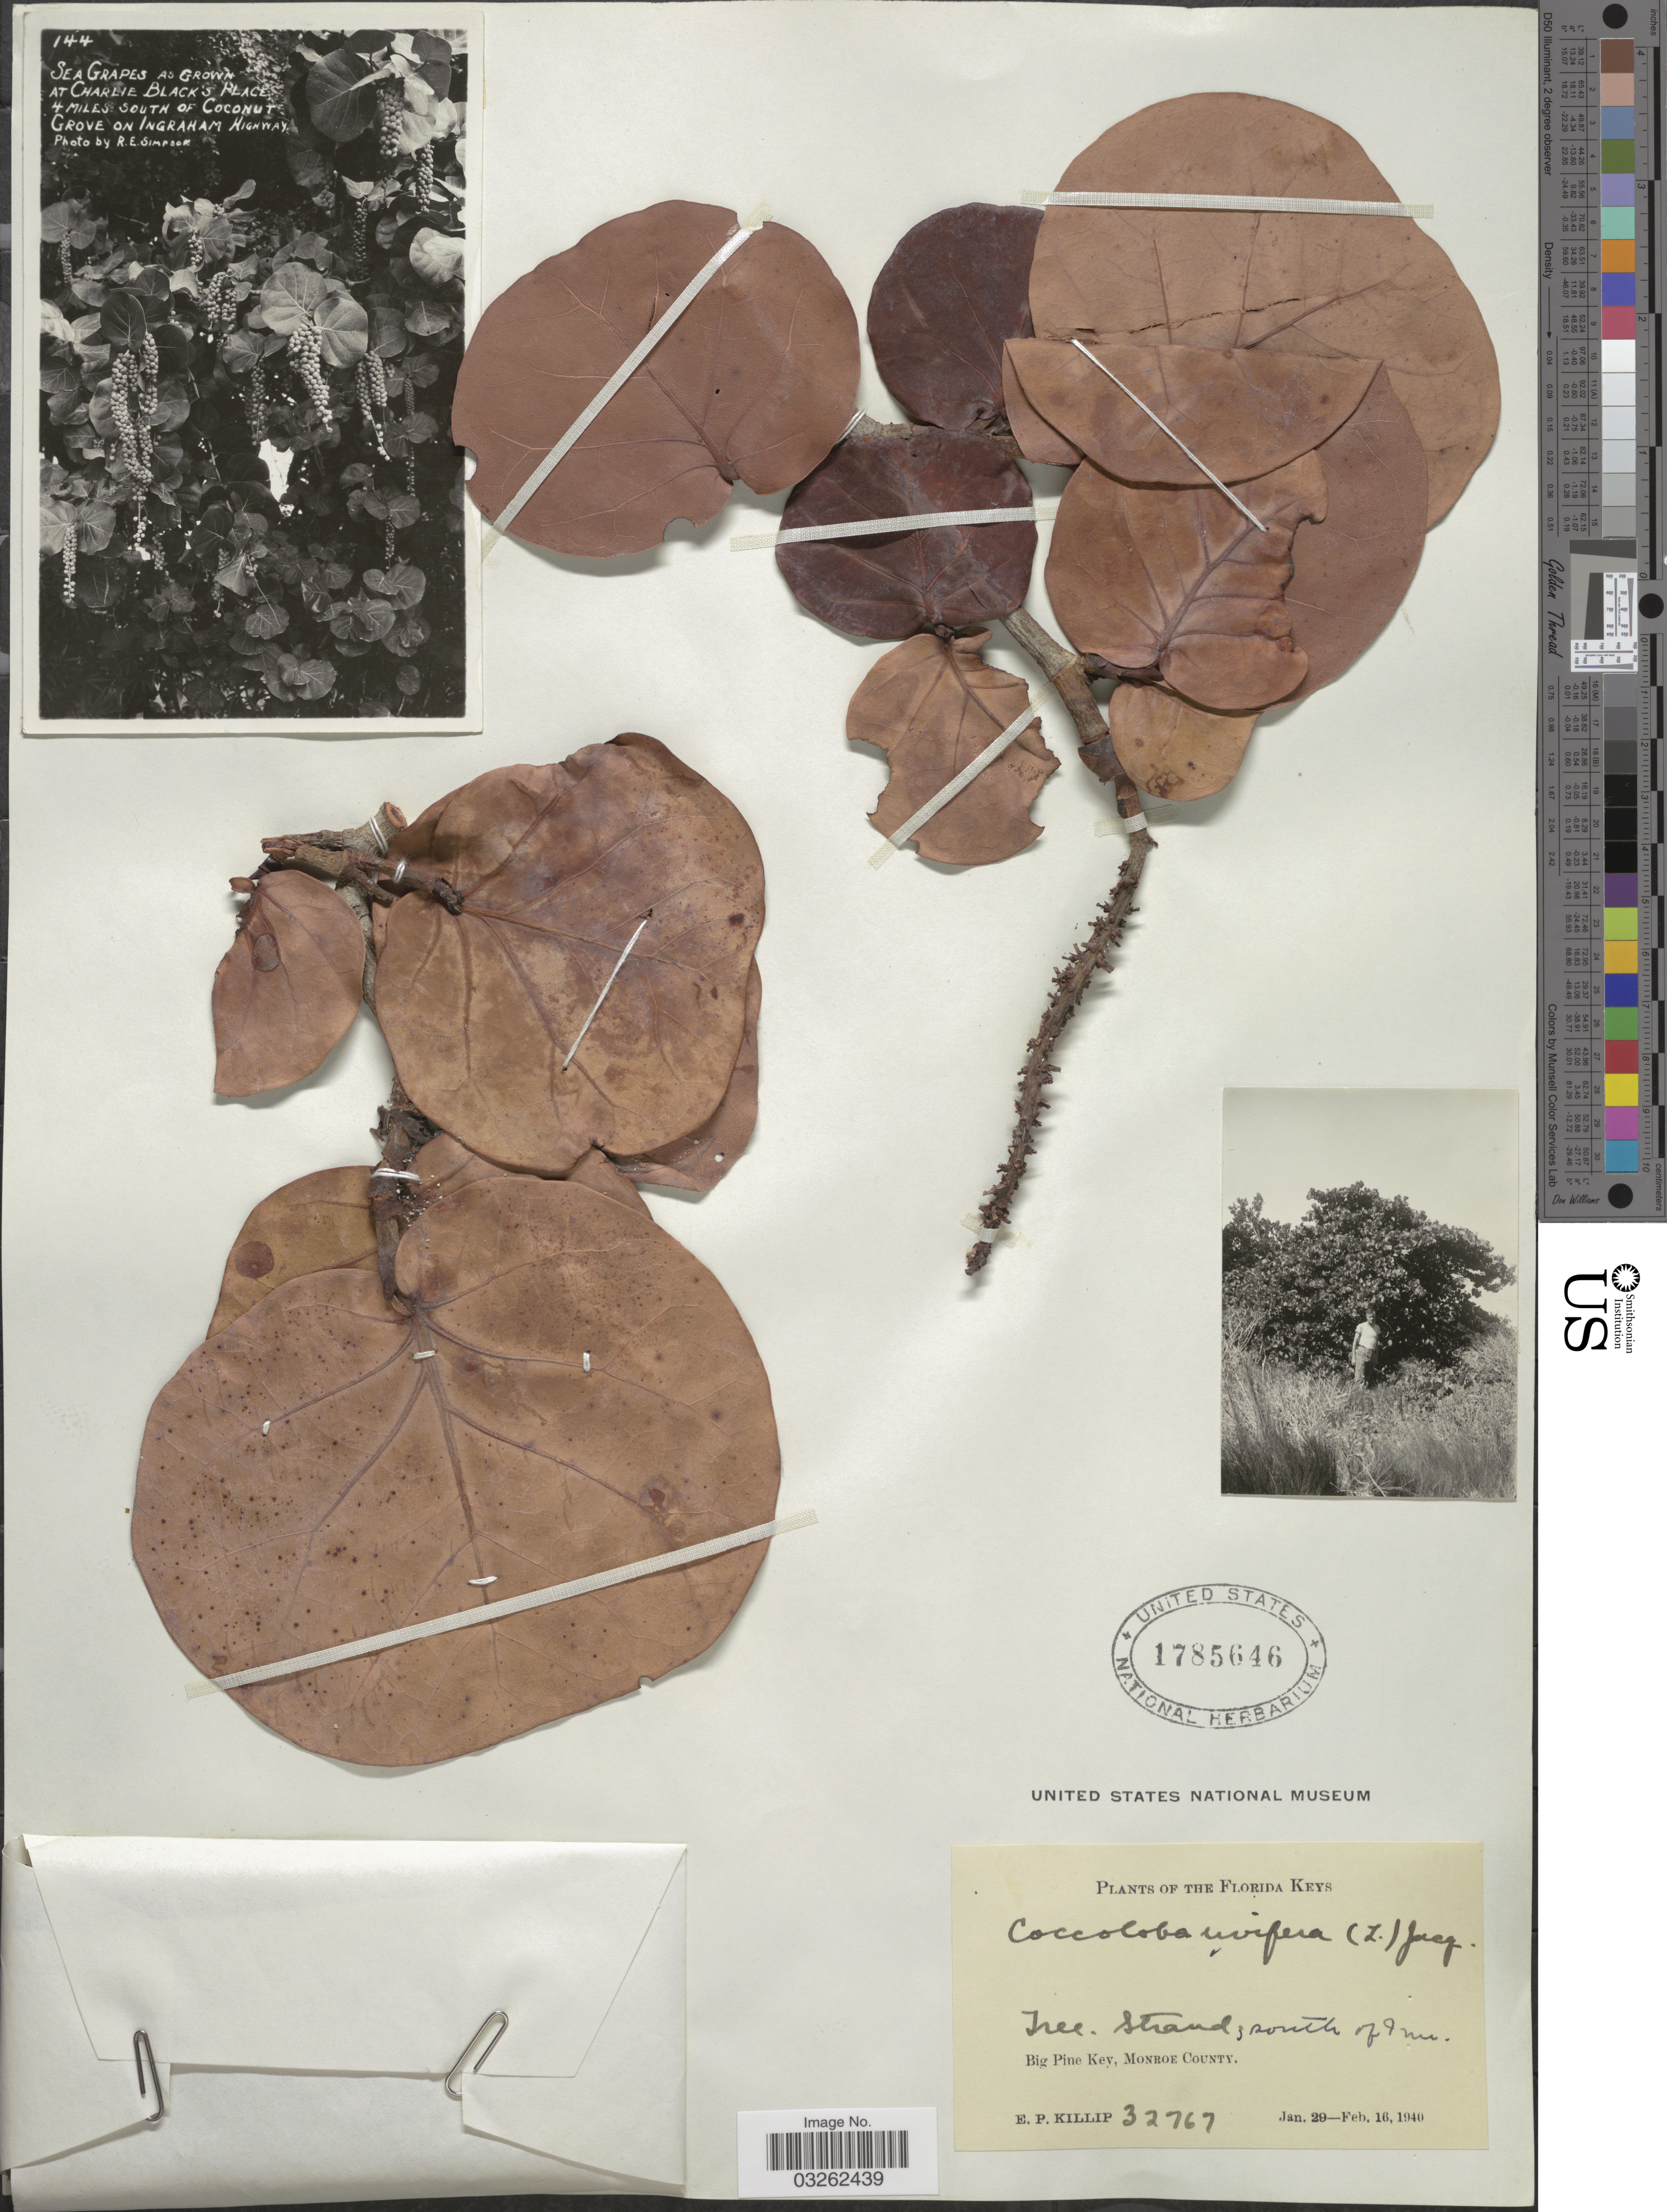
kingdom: Plantae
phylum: Tracheophyta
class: Magnoliopsida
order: Caryophyllales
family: Polygonaceae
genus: Coccoloba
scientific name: Coccoloba uvifera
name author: L.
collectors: E. P. Killip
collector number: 32767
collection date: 1940-01-29/1940-02-16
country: United States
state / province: Florida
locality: The Florida Keys. South of 9 mi [interpreted]. Big Pine Key, Monroe County.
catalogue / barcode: US 1785646